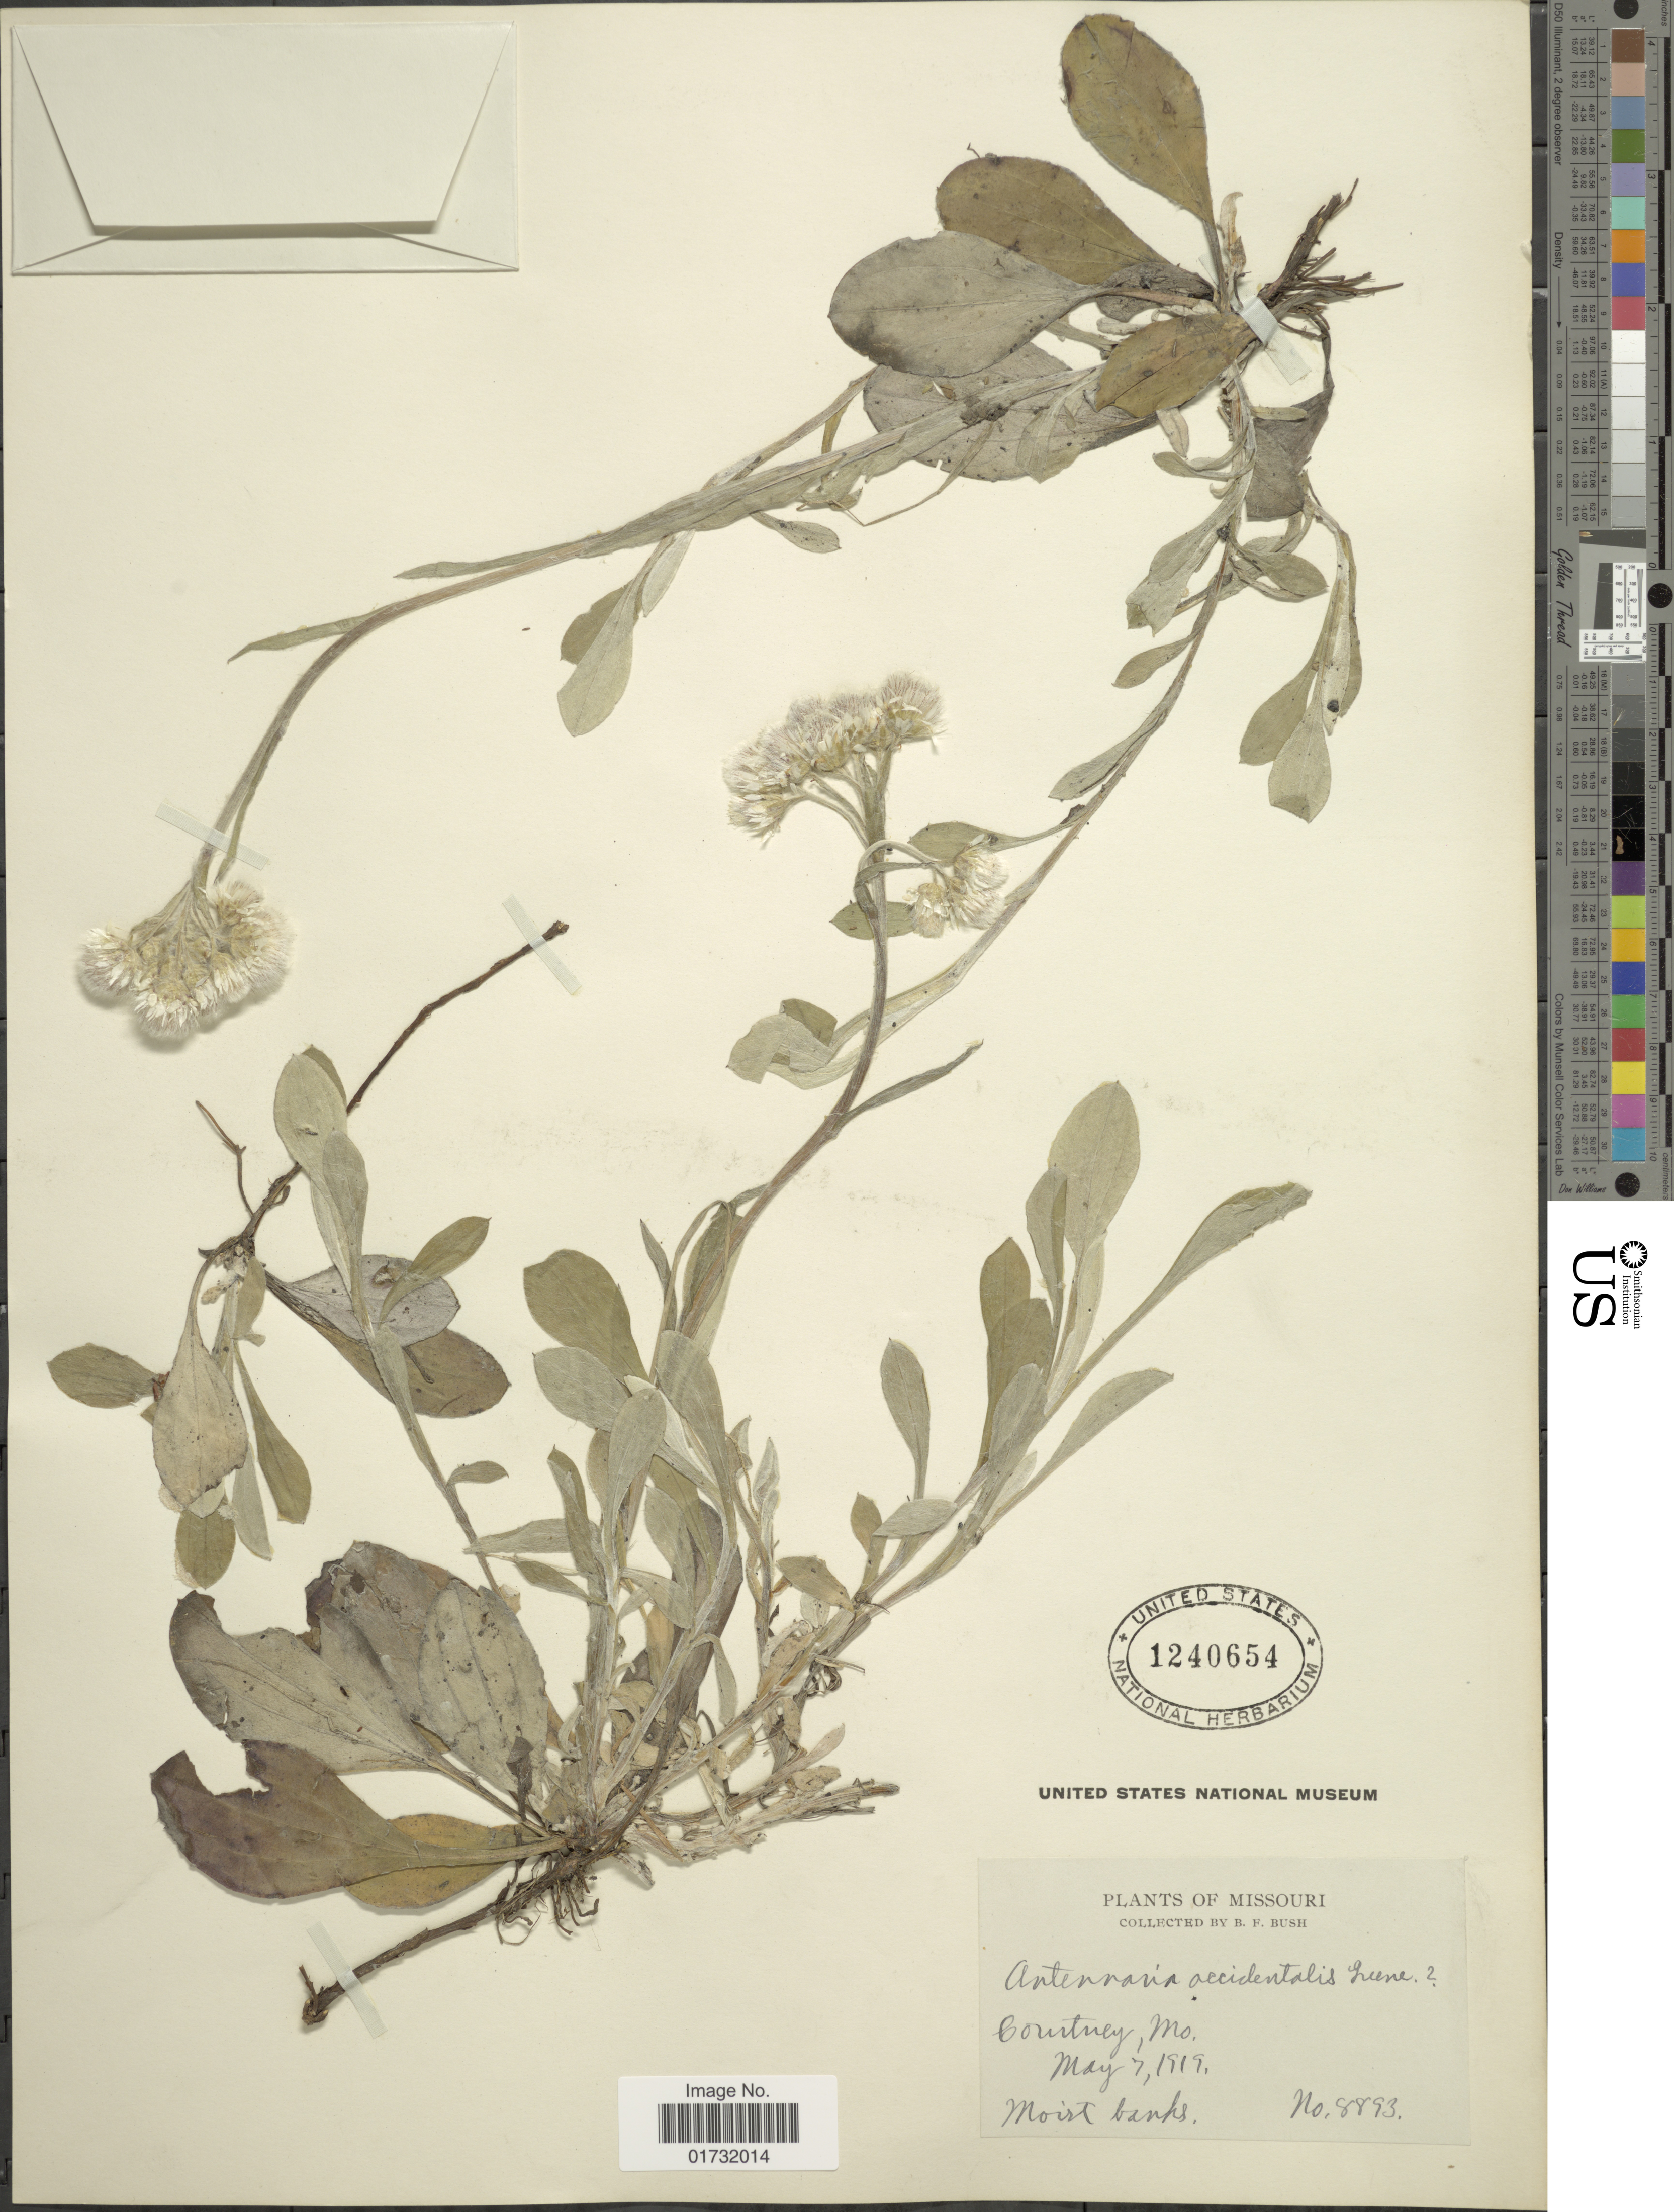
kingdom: Plantae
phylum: Tracheophyta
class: Magnoliopsida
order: Asterales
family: Asteraceae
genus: Antennaria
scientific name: Antennaria occidentalis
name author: Greene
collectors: B. F. Bush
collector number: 8893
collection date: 1919-05-07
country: United States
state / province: Missouri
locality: Courtney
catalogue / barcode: US 1240654